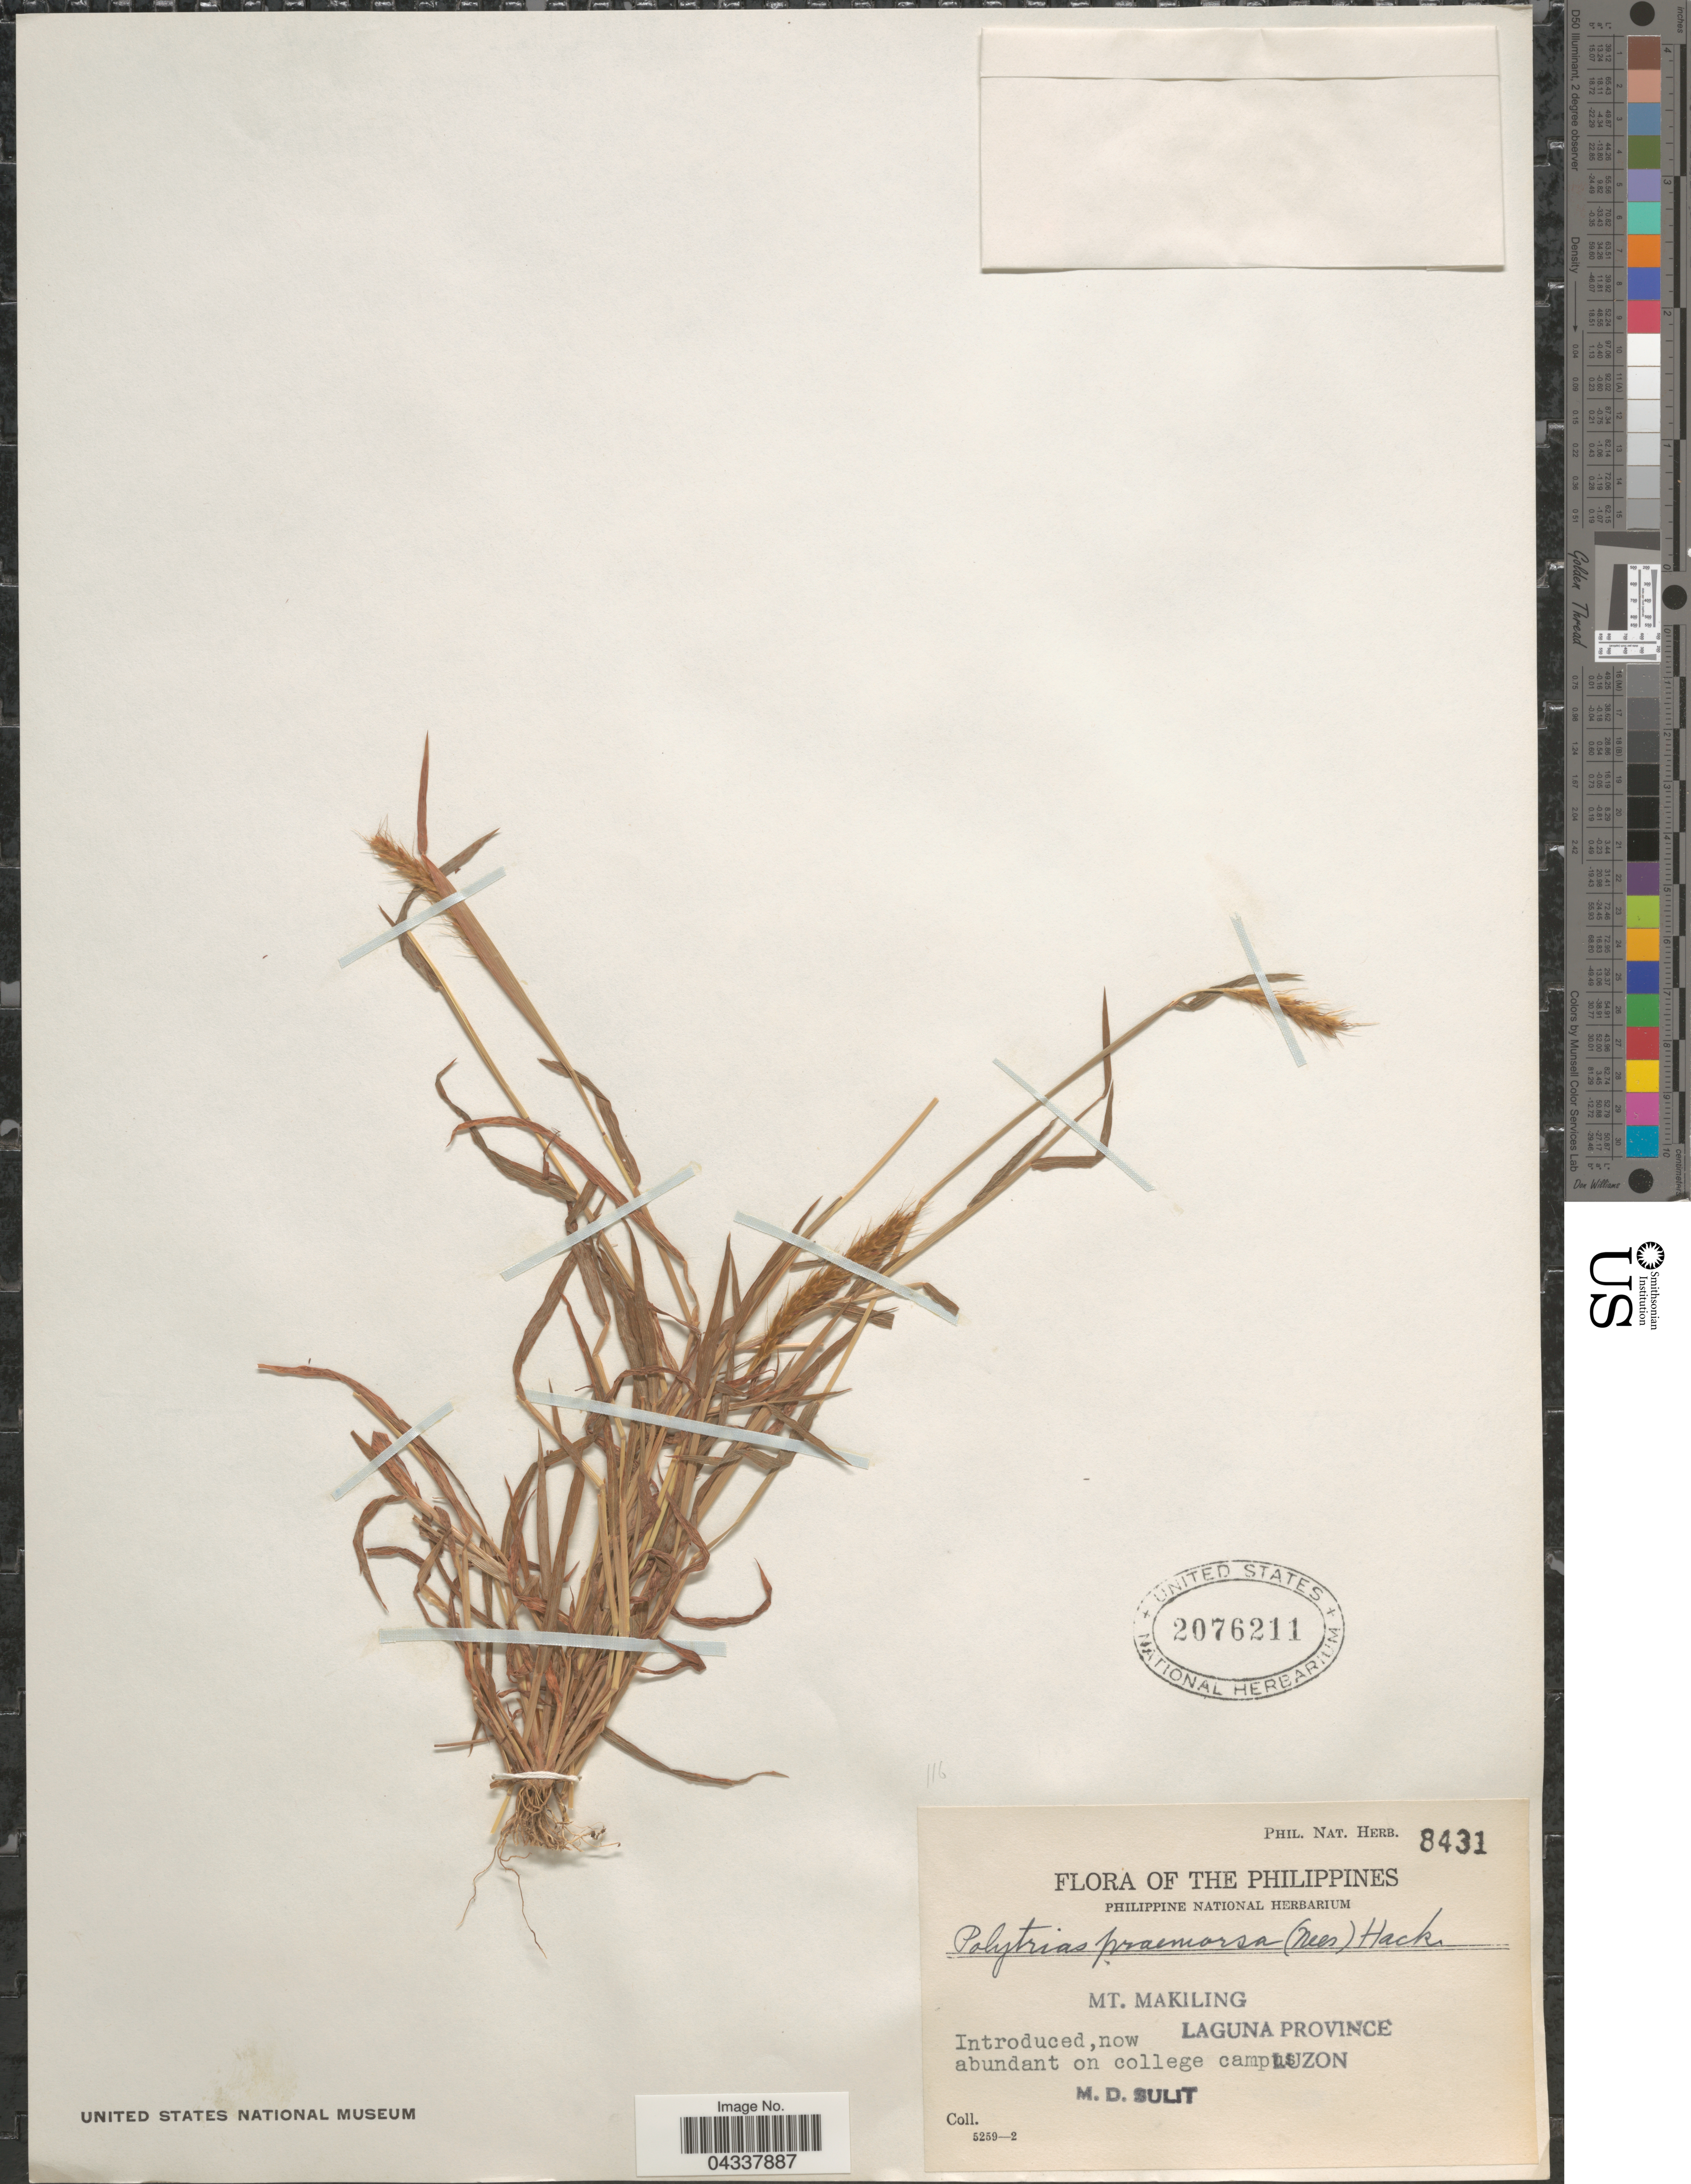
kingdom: Plantae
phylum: Tracheophyta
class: Liliopsida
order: Poales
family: Poaceae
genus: Polytrias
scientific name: Polytrias indica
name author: (Houtt.) Veldkamp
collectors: M. Sulit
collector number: Phil. Nat. Herb. 8431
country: Philippines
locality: Mt. Makiling. Laguna Province. Luzon. Abundant on college campus.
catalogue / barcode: US 2076211